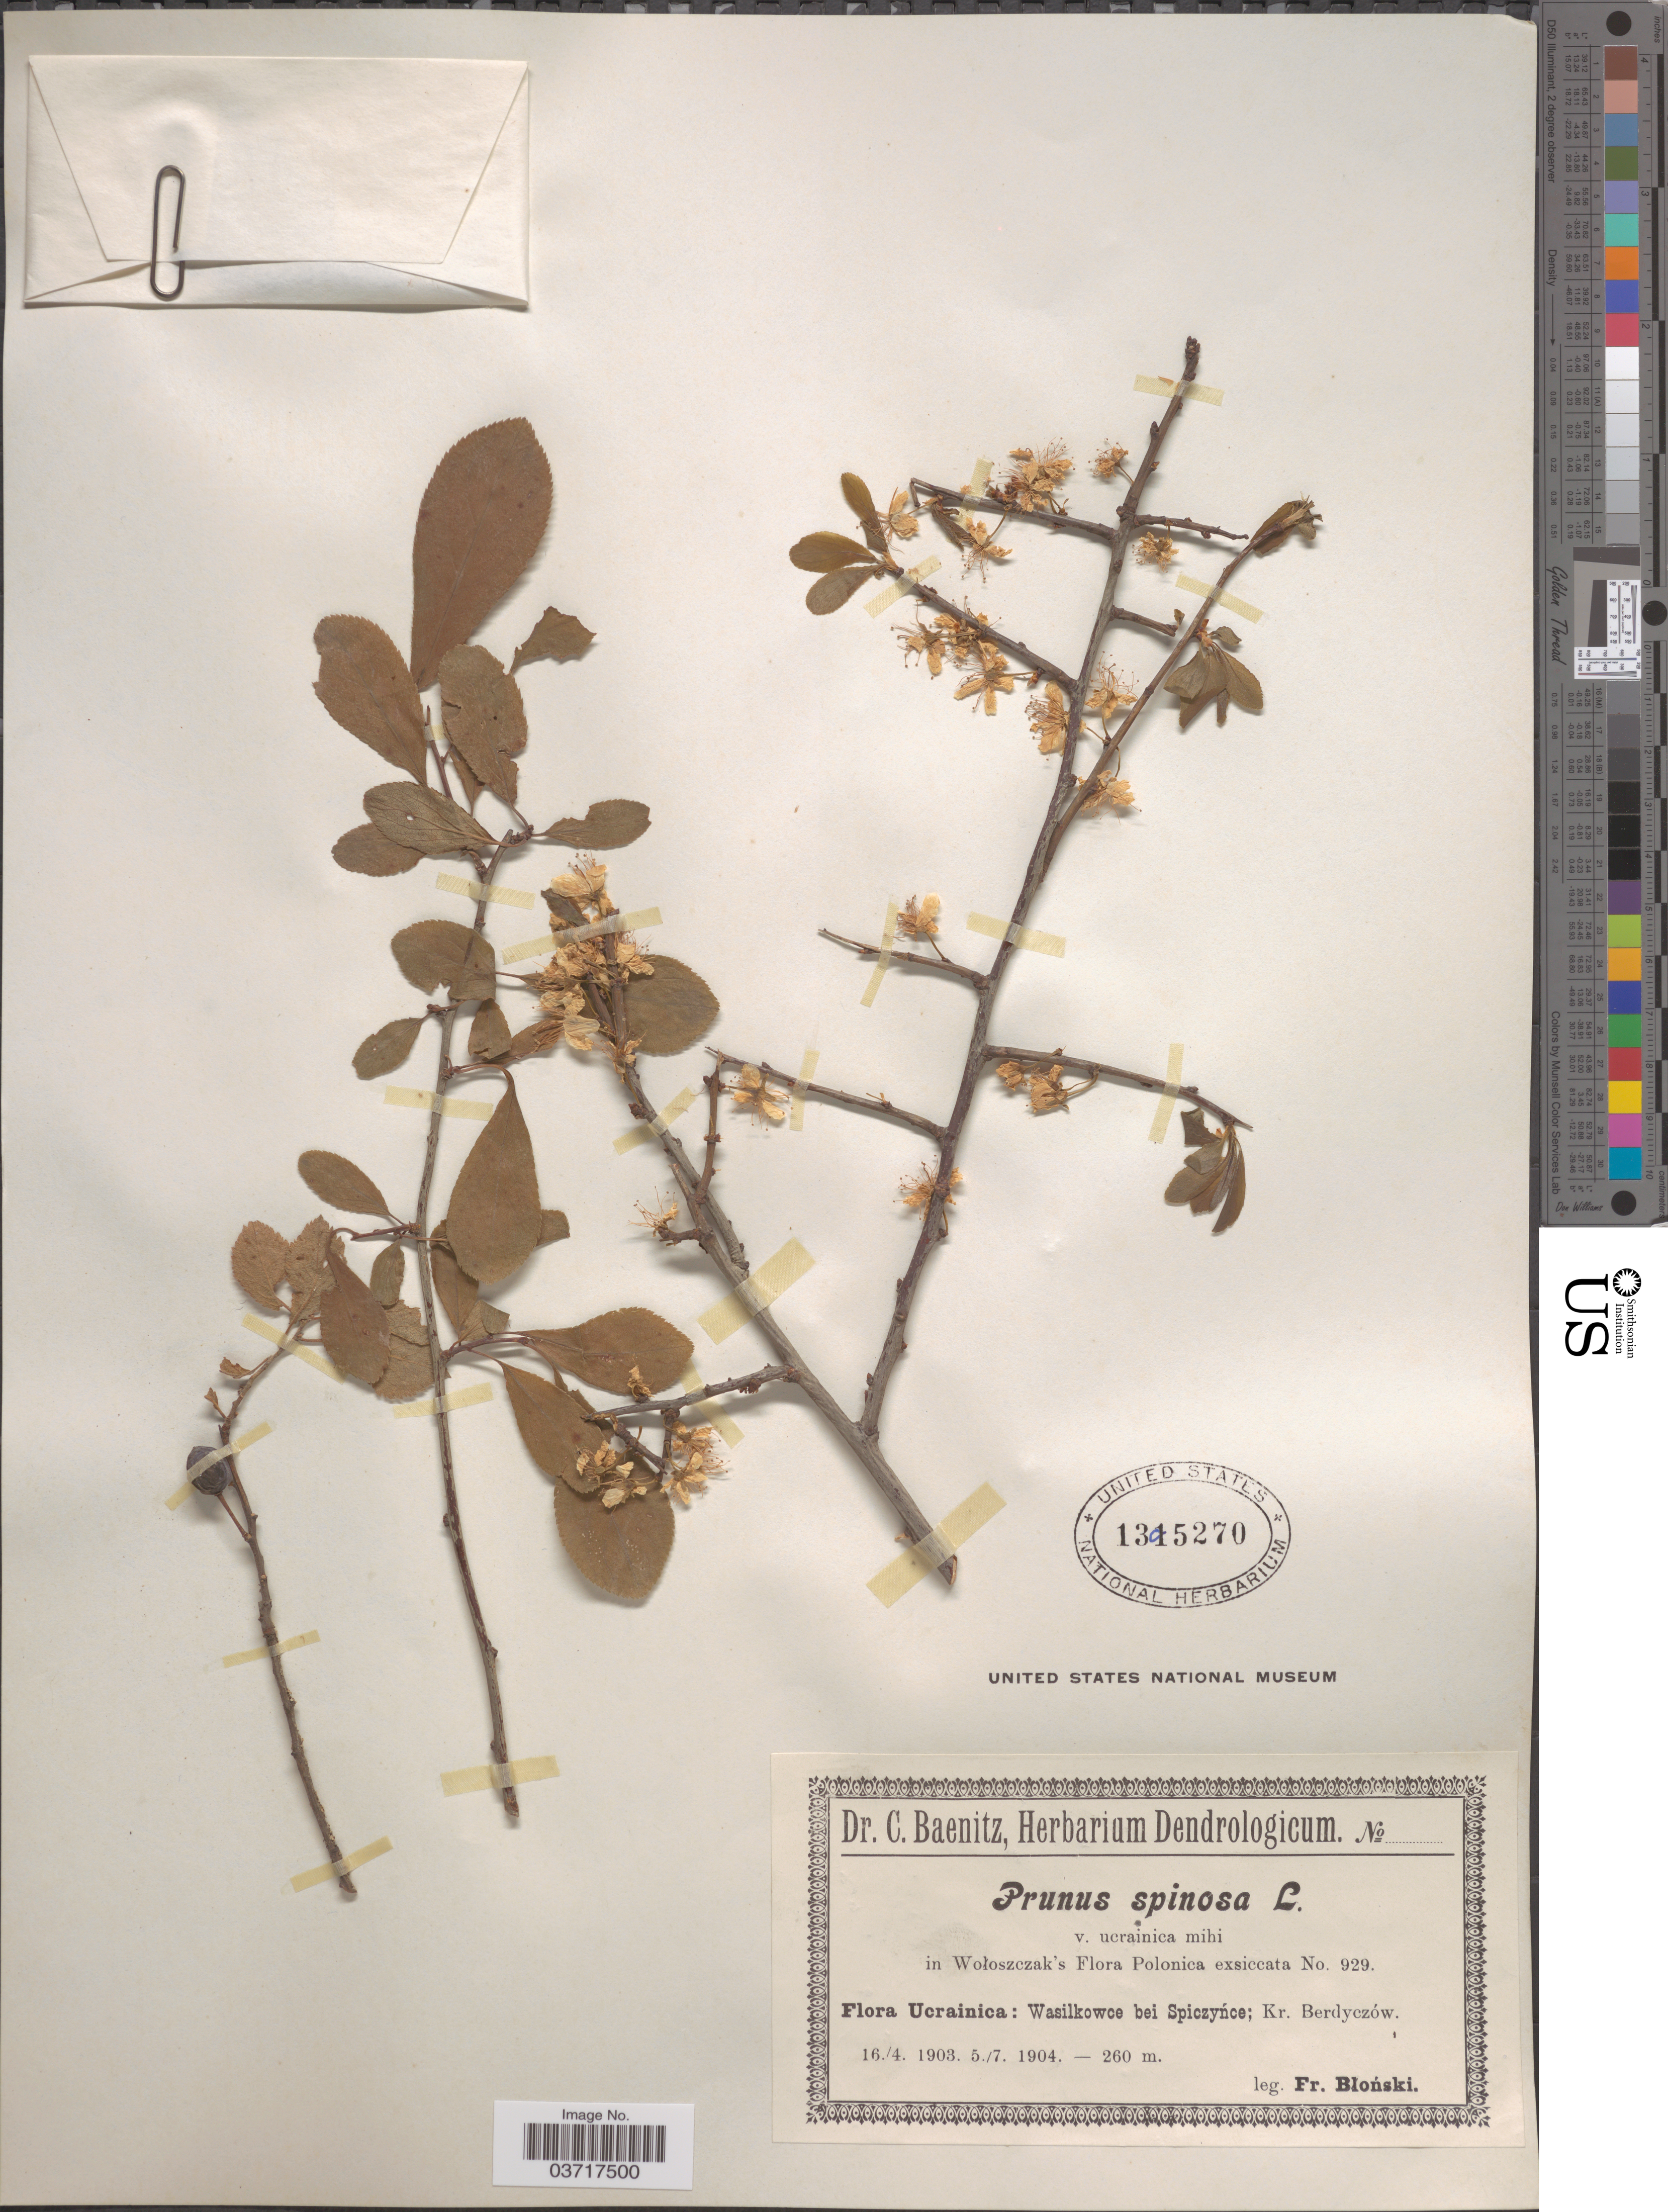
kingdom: Plantae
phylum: Tracheophyta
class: Magnoliopsida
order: Rosales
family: Rosaceae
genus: Prunus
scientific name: Prunus spinosa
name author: L.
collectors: F. Blonski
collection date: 1903-04-16/1904-07-05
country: Ukraine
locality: Ucrainica: Wasilkowce bei Spiczynce; Kr. Bedyczów.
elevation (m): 260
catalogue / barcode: US 1395270